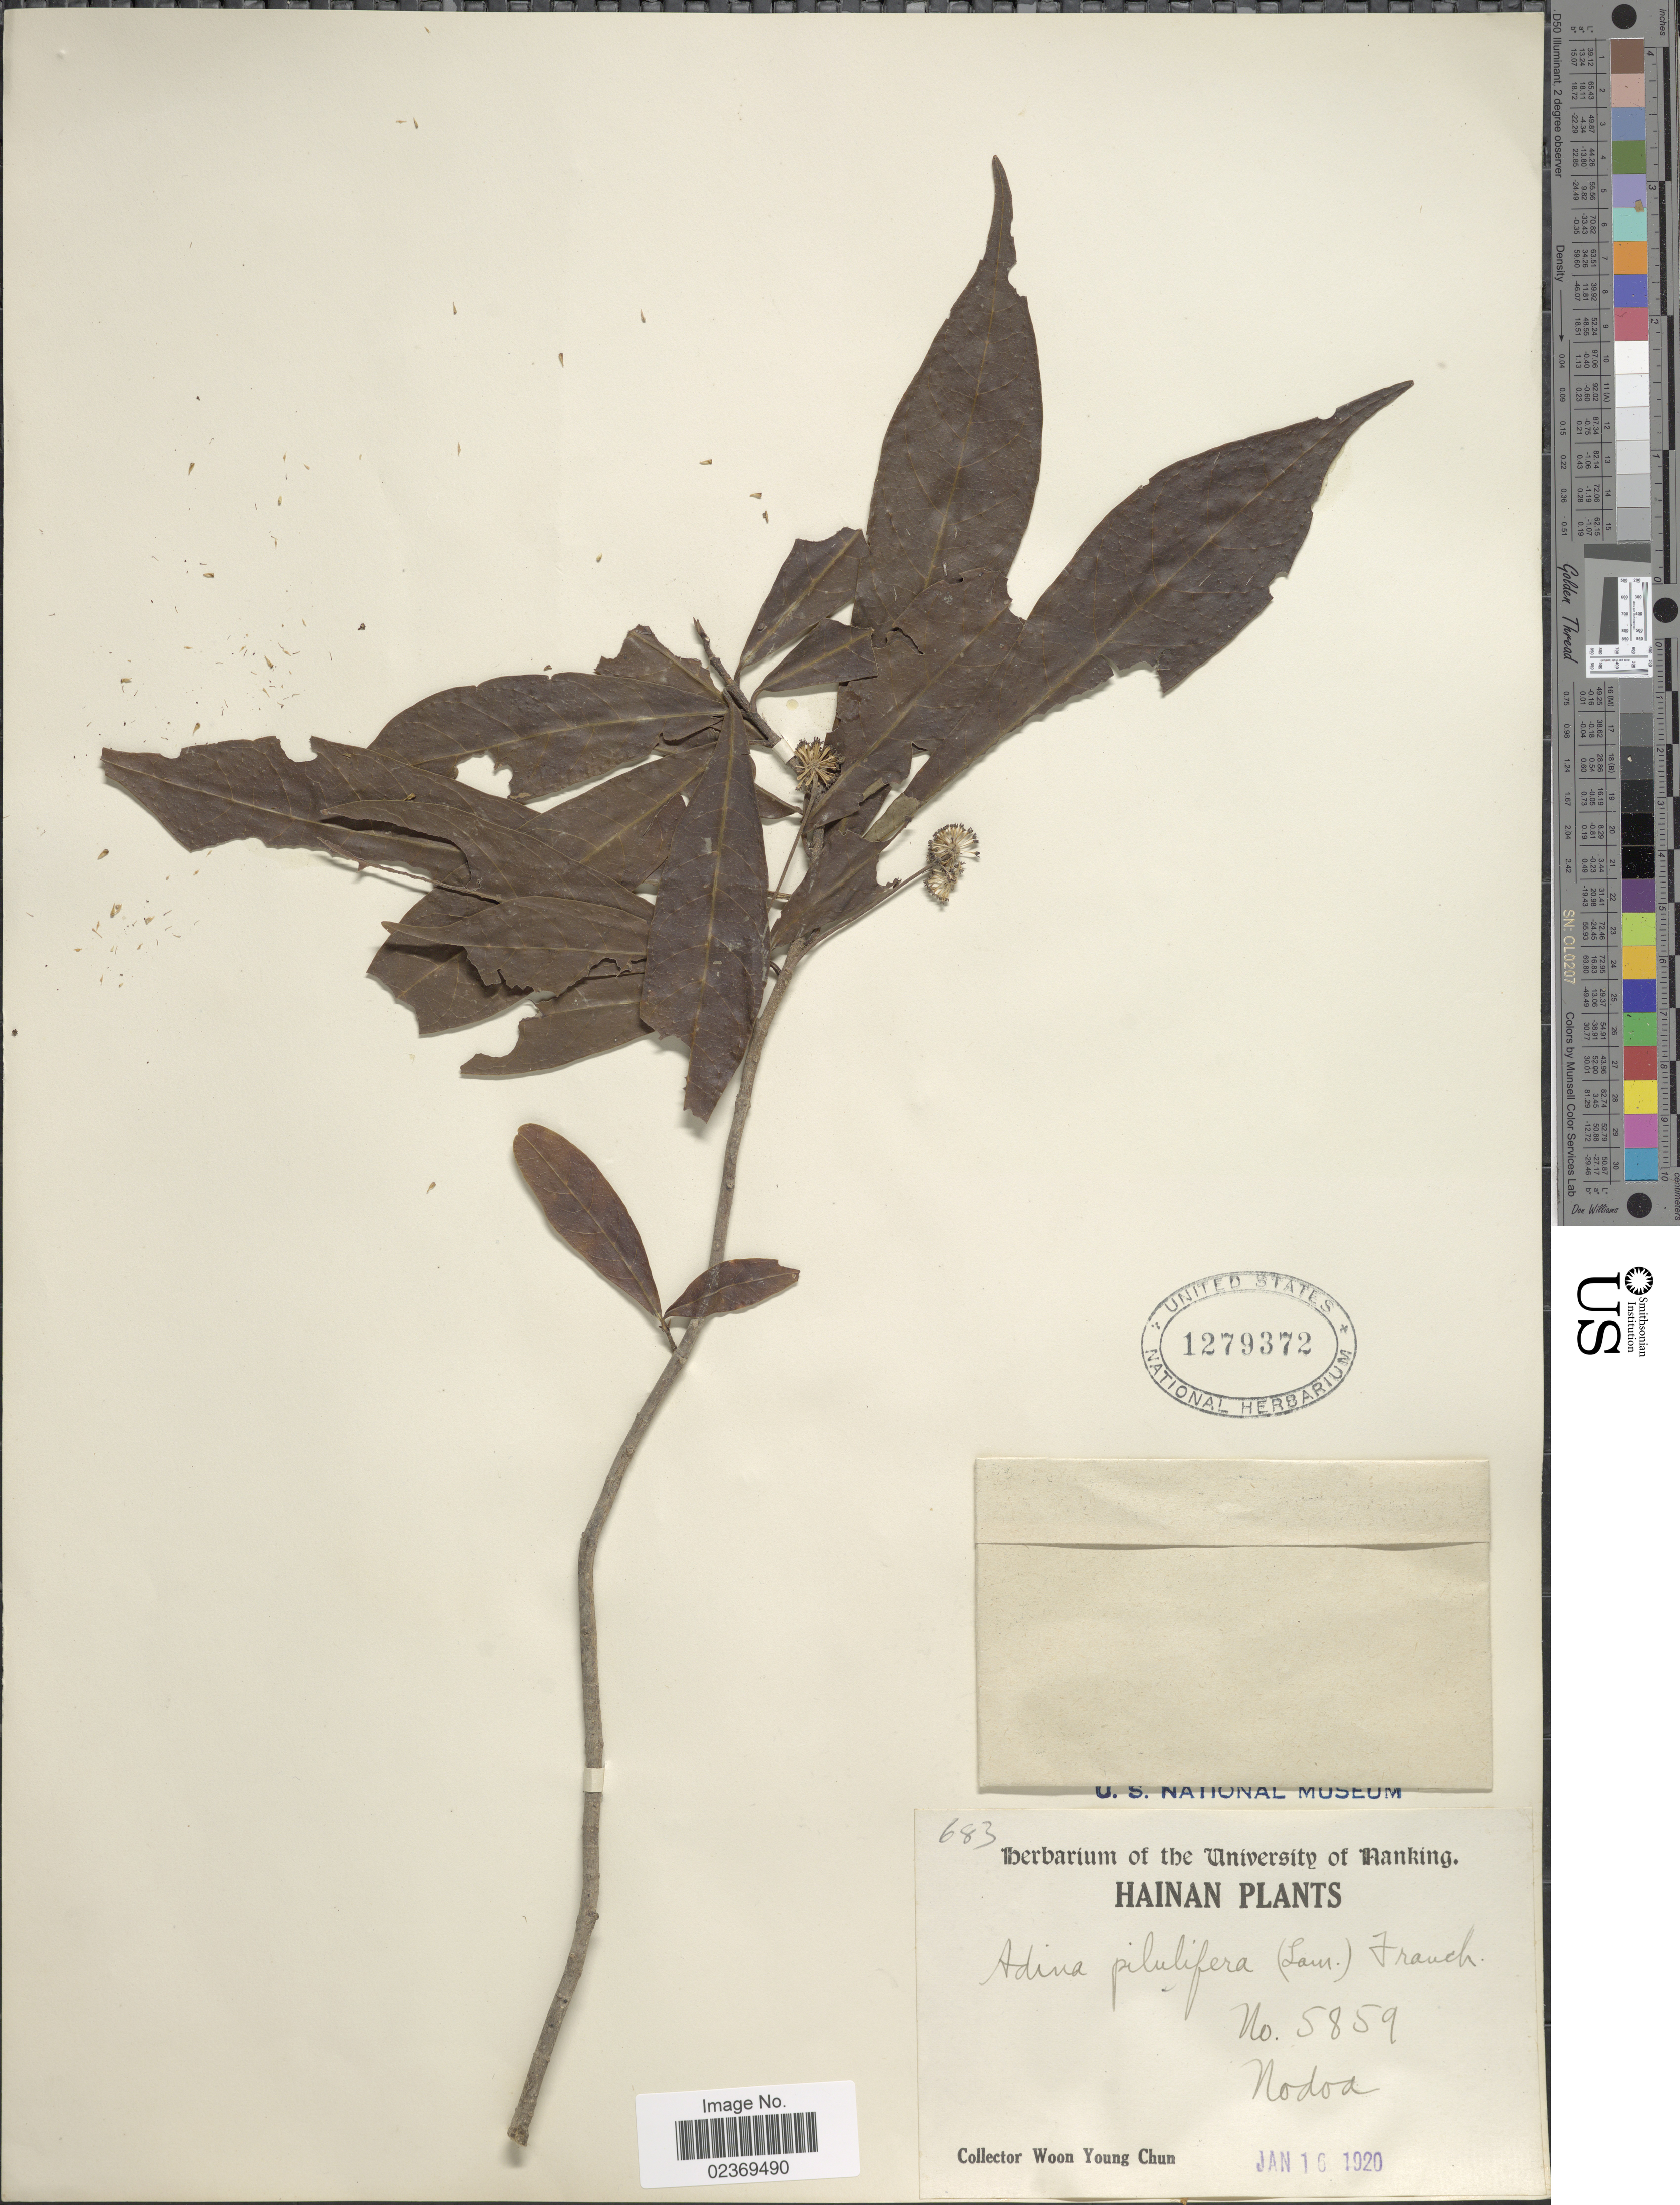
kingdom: Plantae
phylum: Tracheophyta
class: Magnoliopsida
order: Gentianales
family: Rubiaceae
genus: Adina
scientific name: Adina pilulifera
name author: (Lam.) Franch. & Drake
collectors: W. Y. Chun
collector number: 5859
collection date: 1920-01-16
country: China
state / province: Hainan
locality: Nodoa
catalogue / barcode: US 1279372